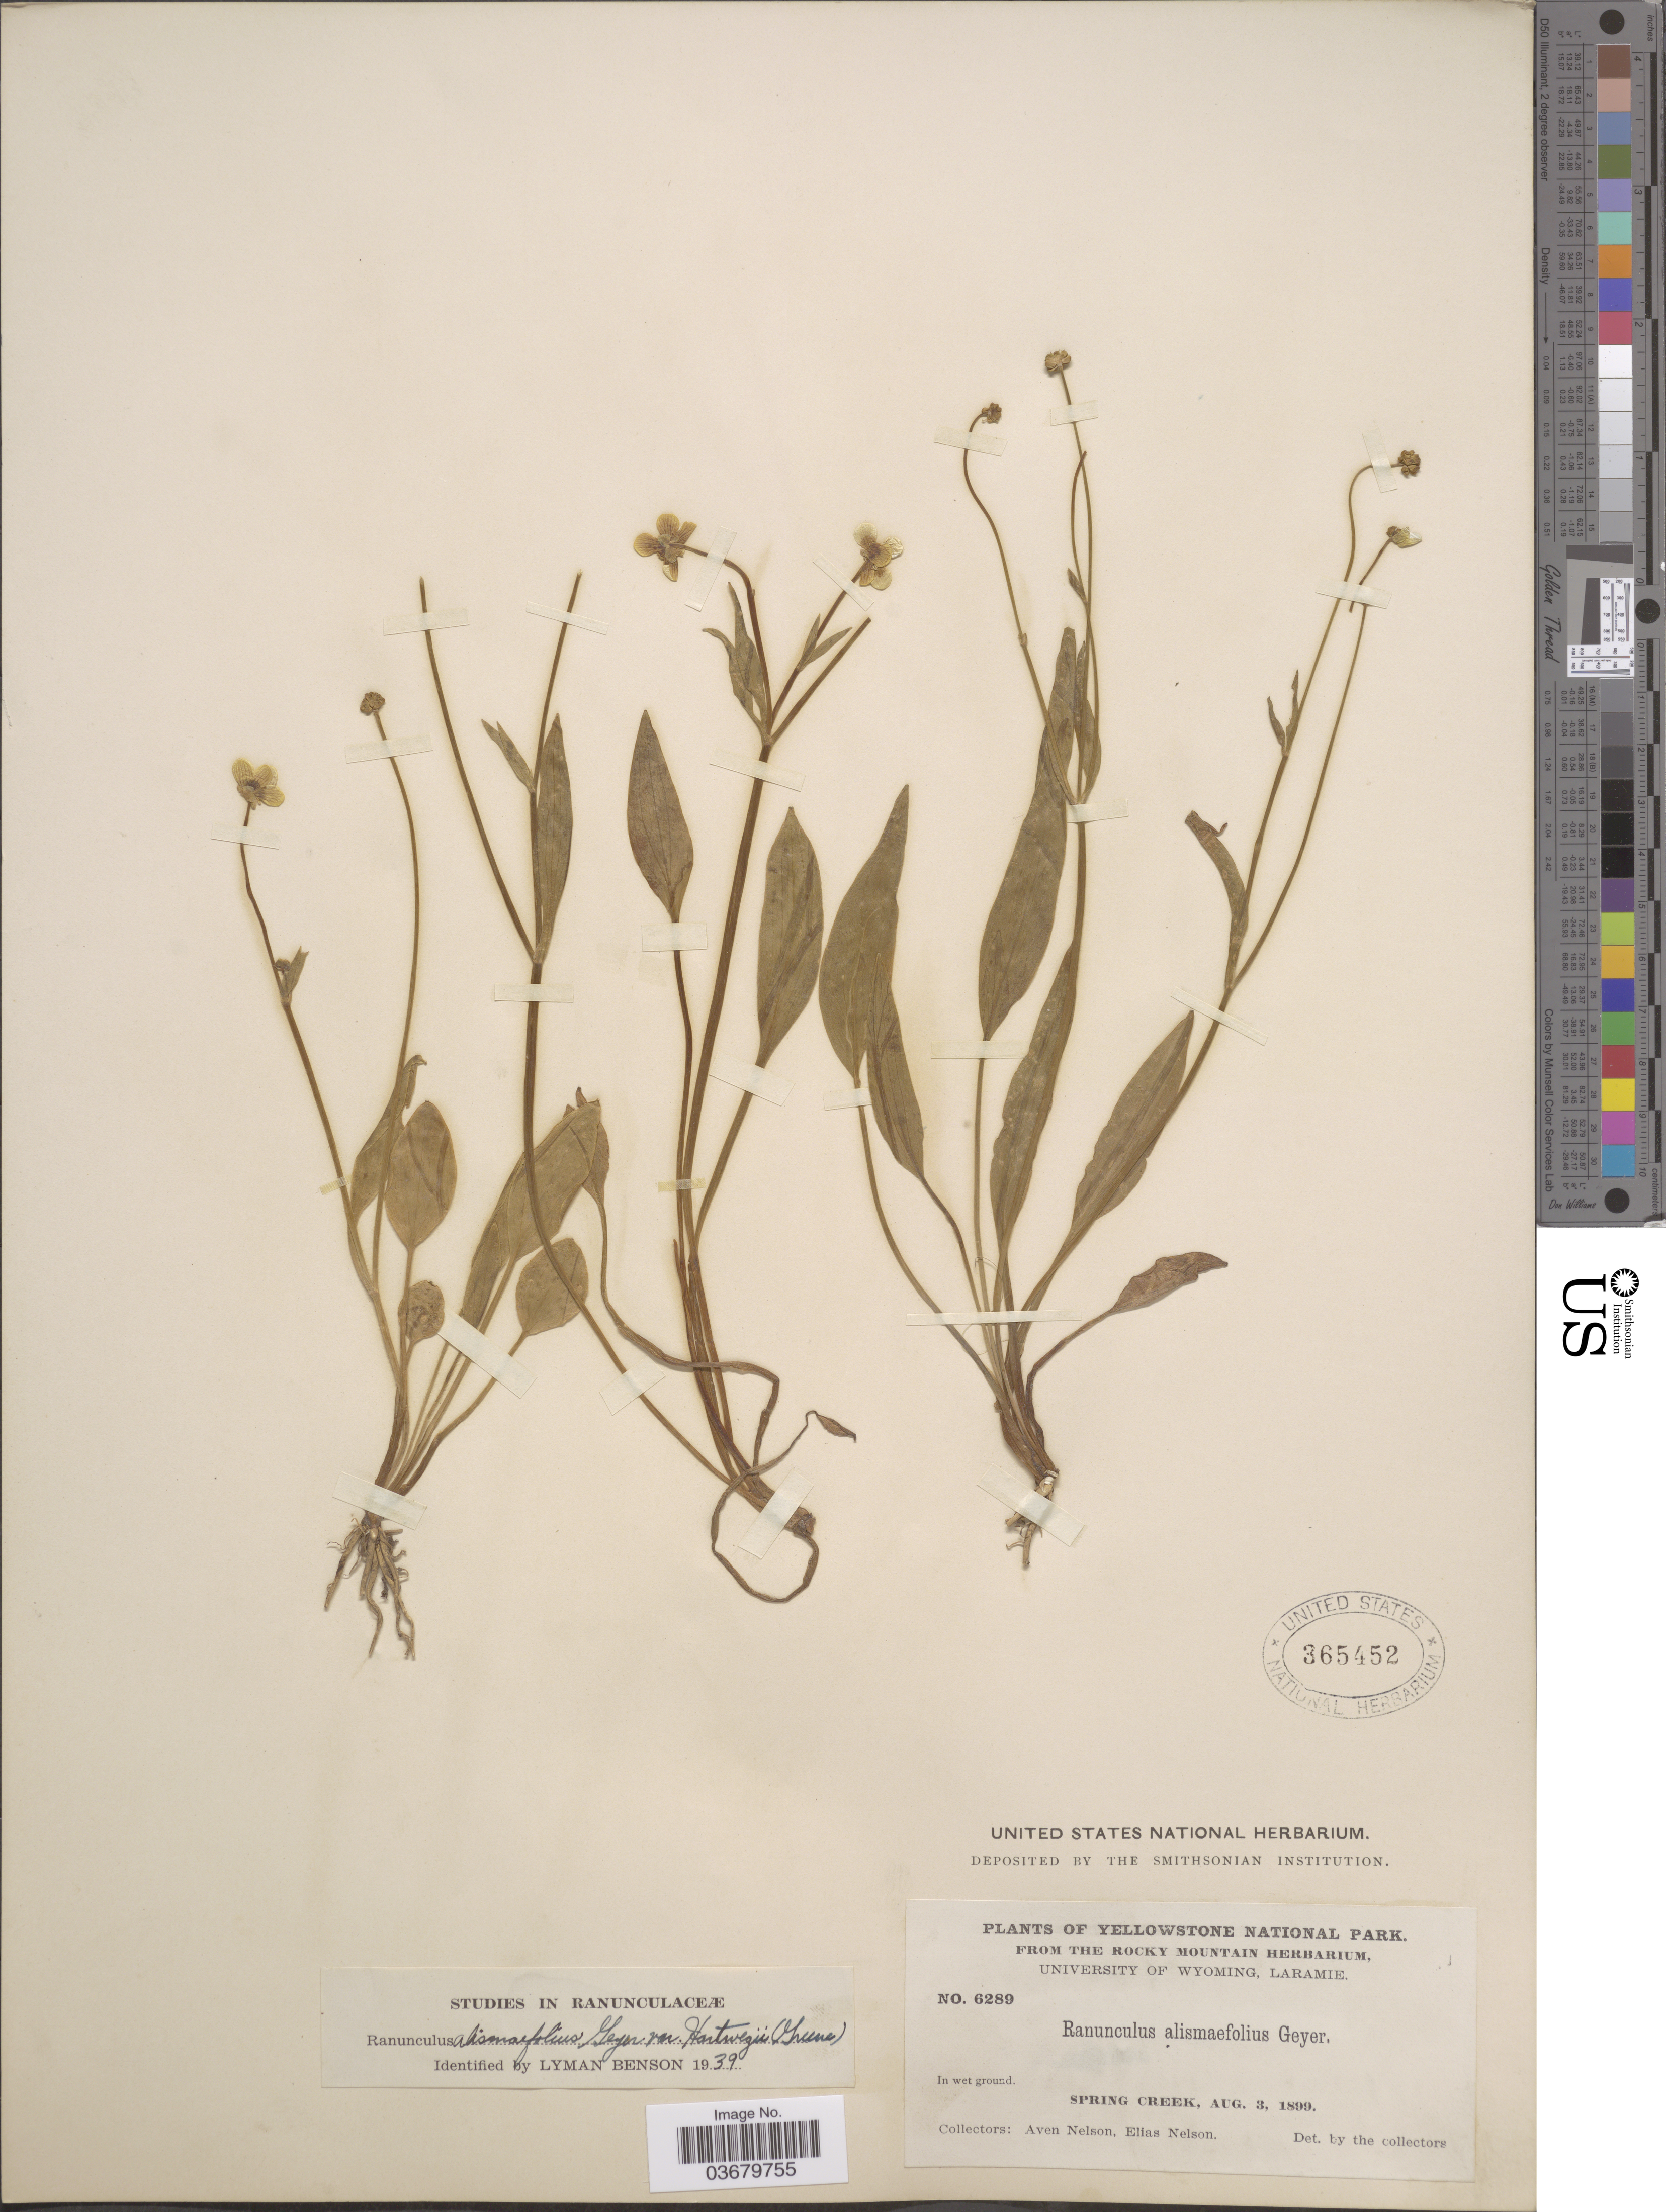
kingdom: Plantae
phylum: Tracheophyta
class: Magnoliopsida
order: Ranunculales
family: Ranunculaceae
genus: Ranunculus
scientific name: Ranunculus alismifolius var. hartwegii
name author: (Greene) Jeps.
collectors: A. Nelson & E. Nelson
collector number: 6289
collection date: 1899-08-03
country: United States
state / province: Wyoming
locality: Yellowstone National Park. Spring Creek.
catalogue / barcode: US 365452